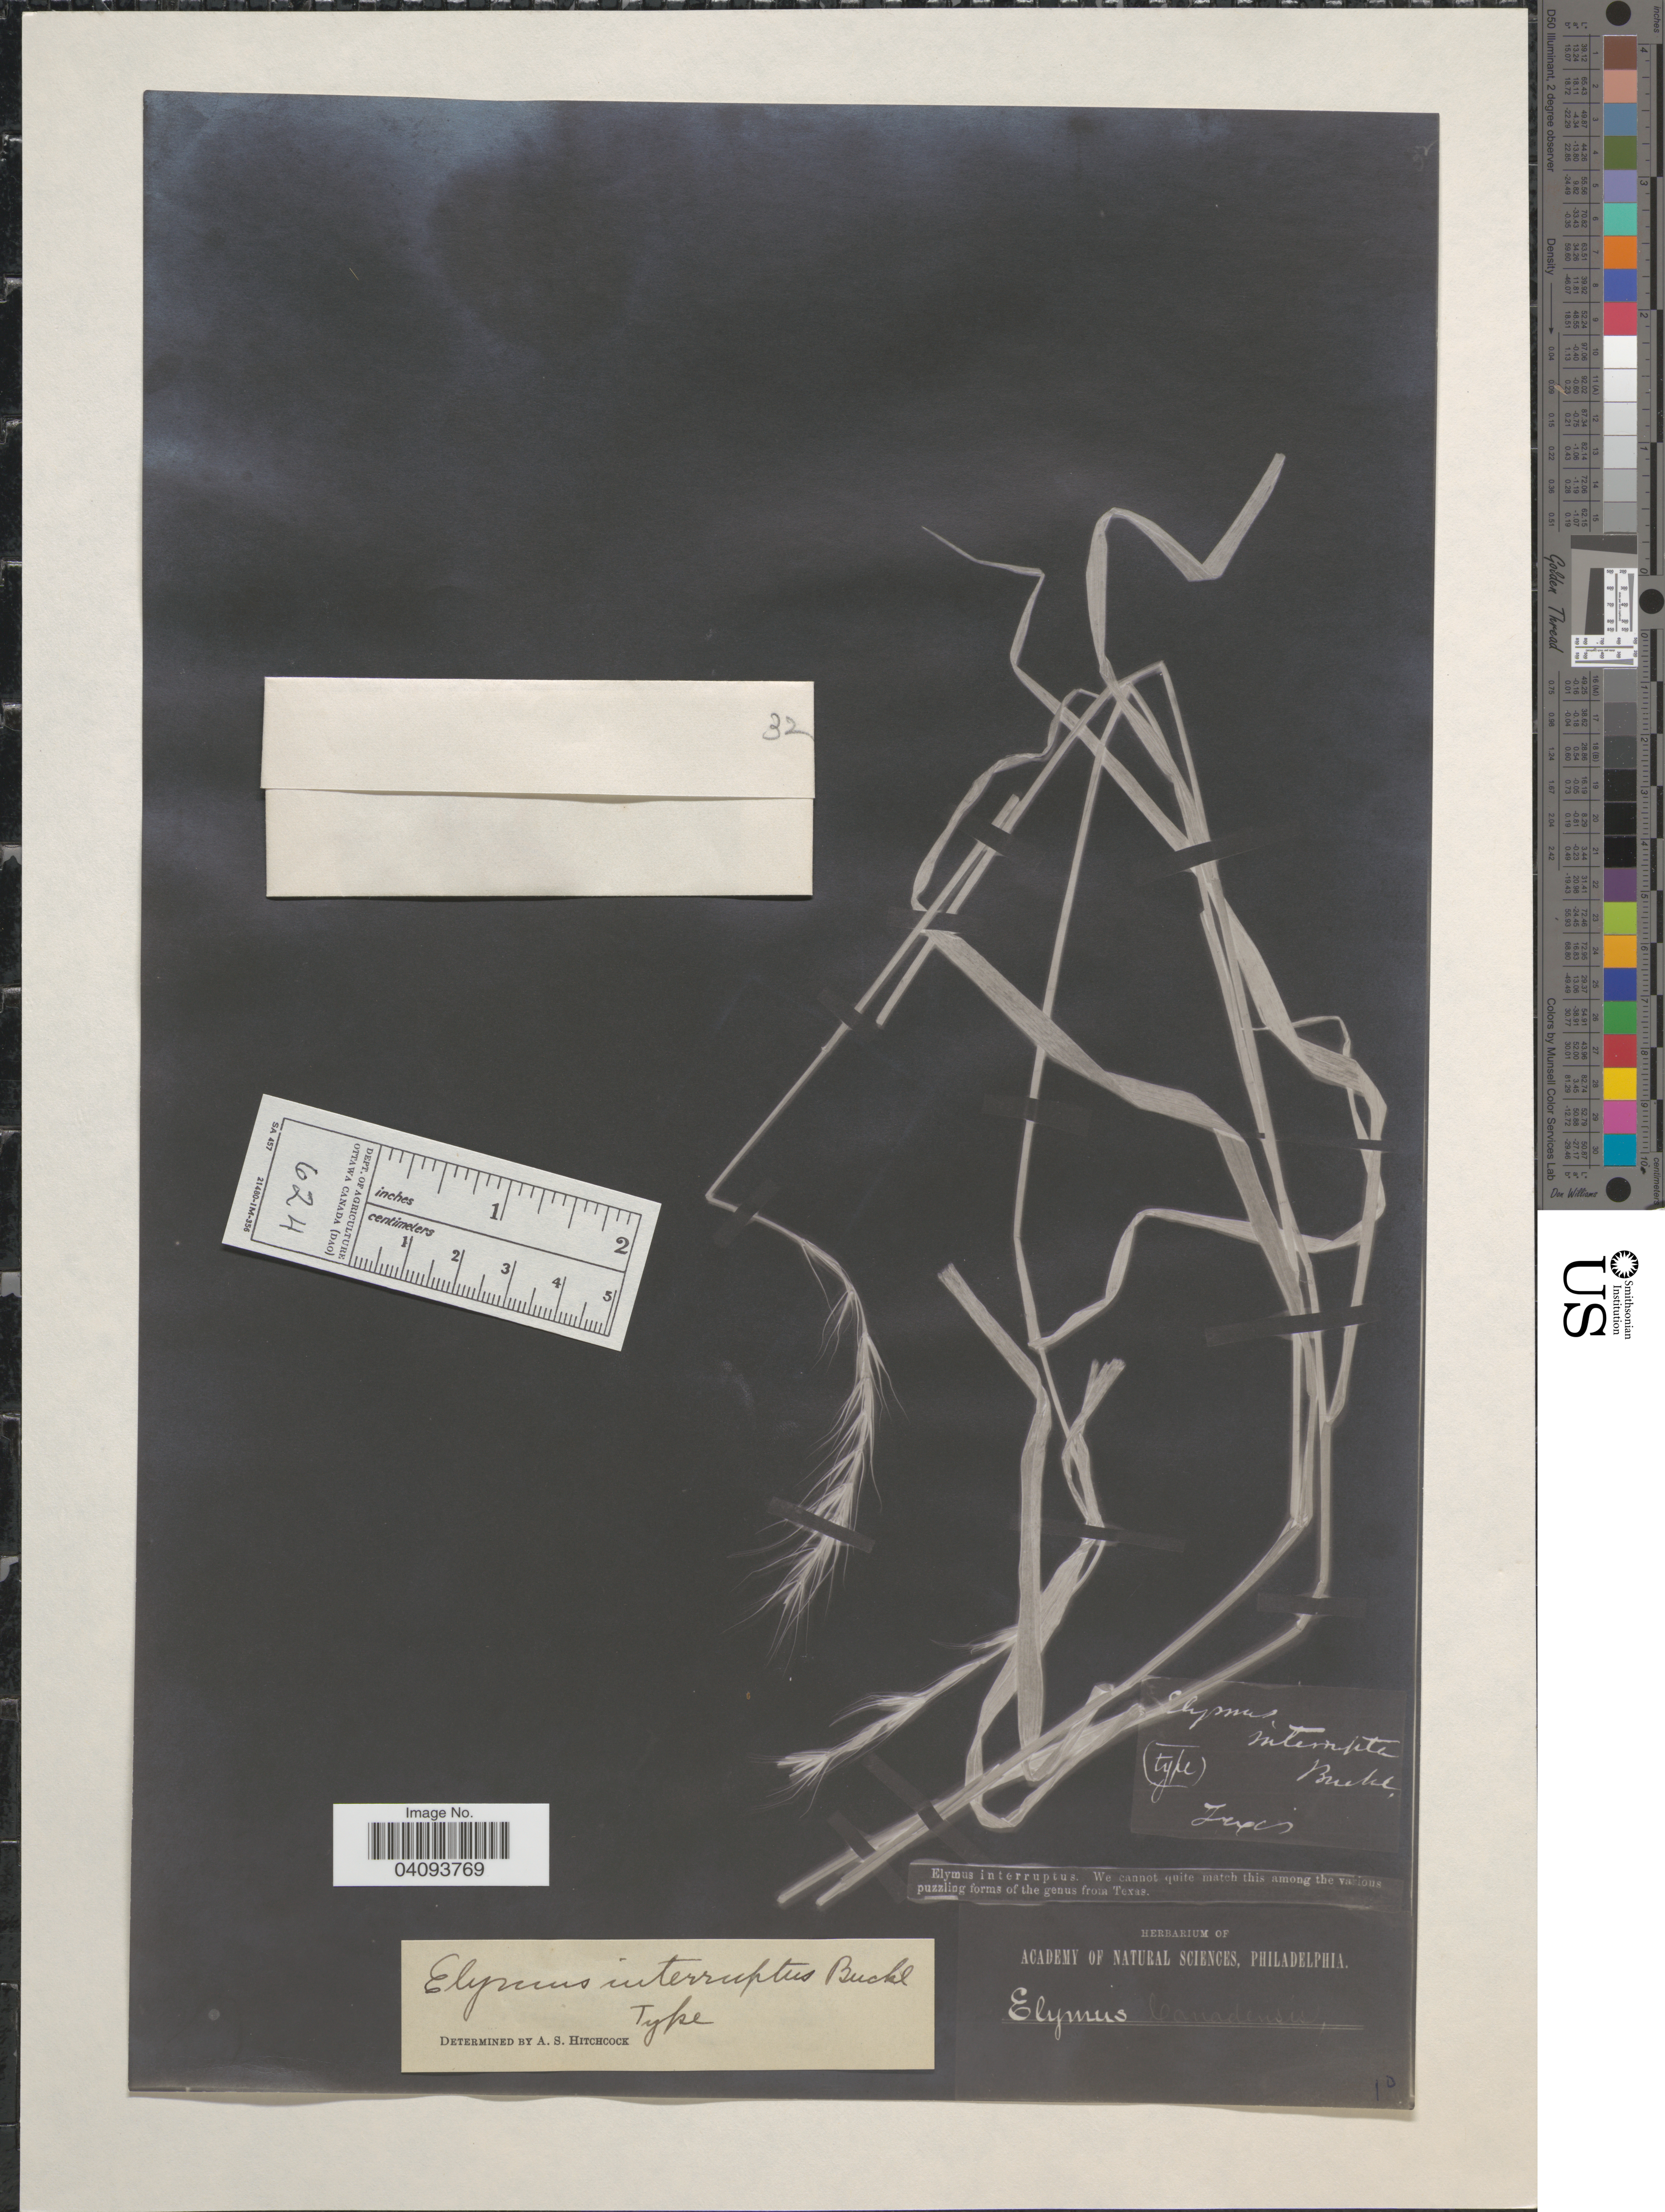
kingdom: Plantae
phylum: Tracheophyta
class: Liliopsida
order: Poales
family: Poaceae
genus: Elymus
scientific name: Elymus interruptus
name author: Buckley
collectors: Academy of Natural Sciences of Philadelphia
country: United States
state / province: Texas